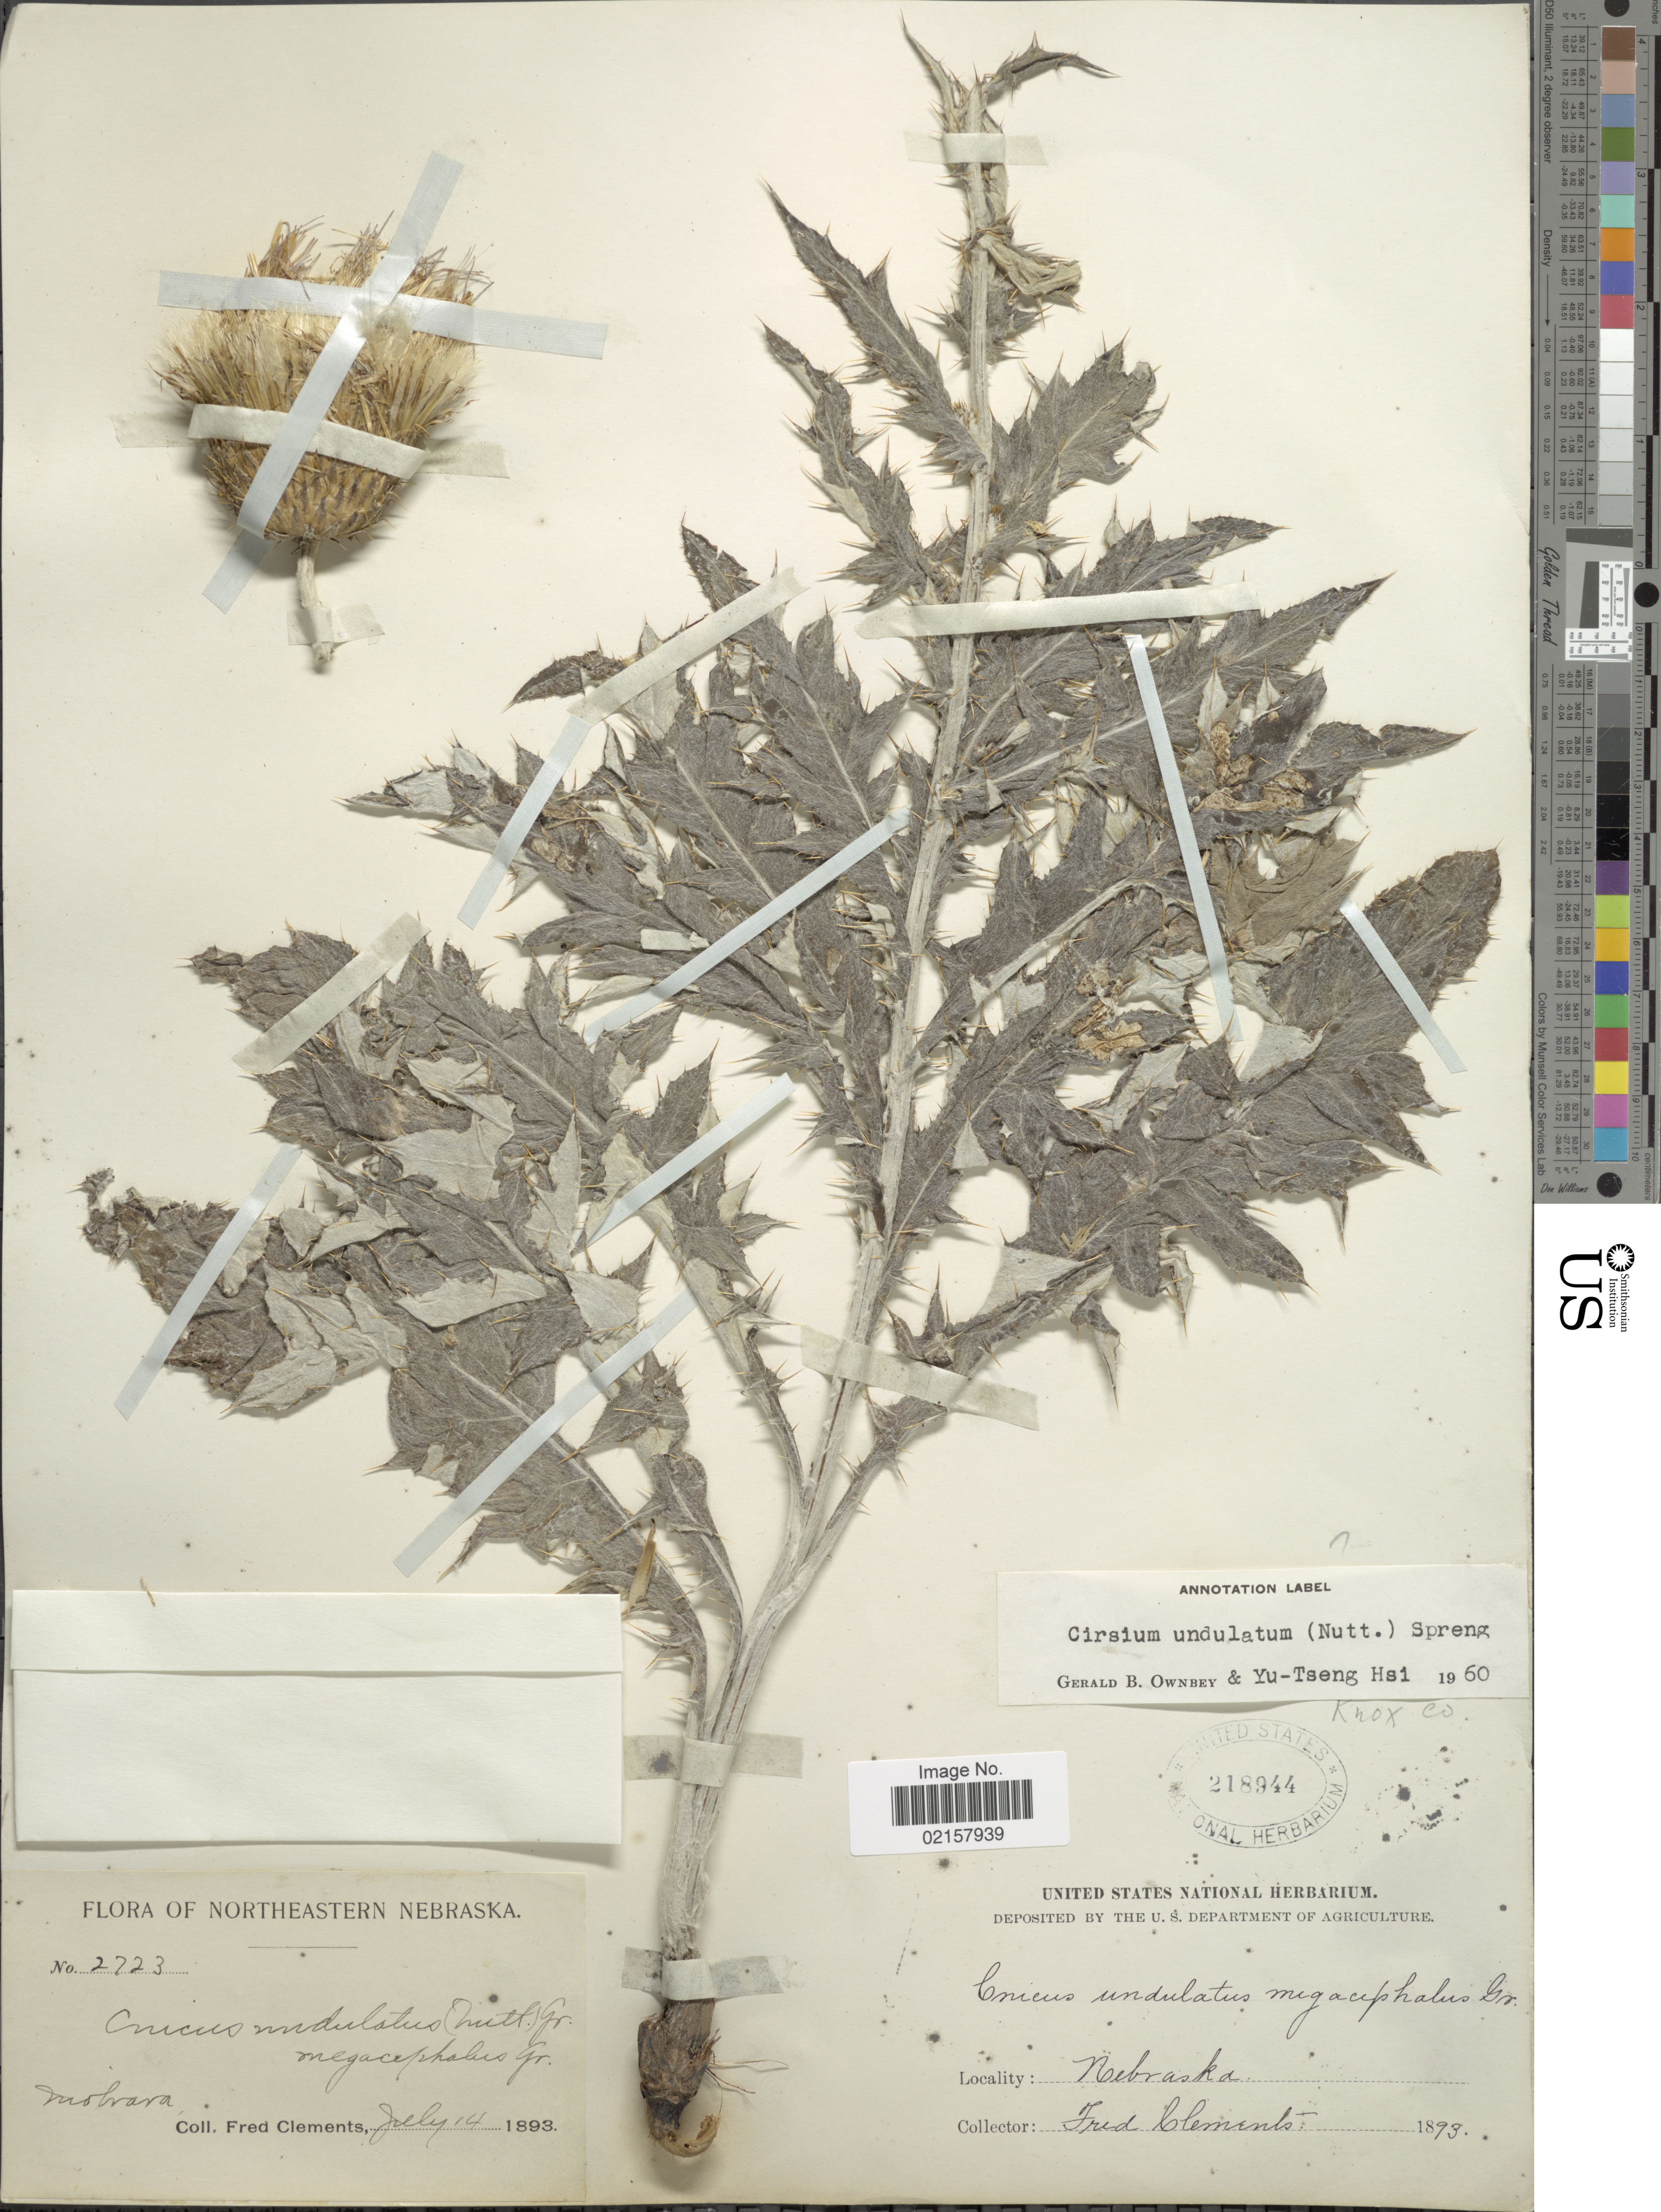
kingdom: Plantae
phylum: Tracheophyta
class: Magnoliopsida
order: Asterales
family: Asteraceae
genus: Cirsium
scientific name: Cirsium undulatum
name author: (Nutt.) Spreng.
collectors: F. Clements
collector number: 2723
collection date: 1893-07-14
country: United States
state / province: Nebraska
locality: Northern Nebraska, Mohara.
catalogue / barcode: US 218944